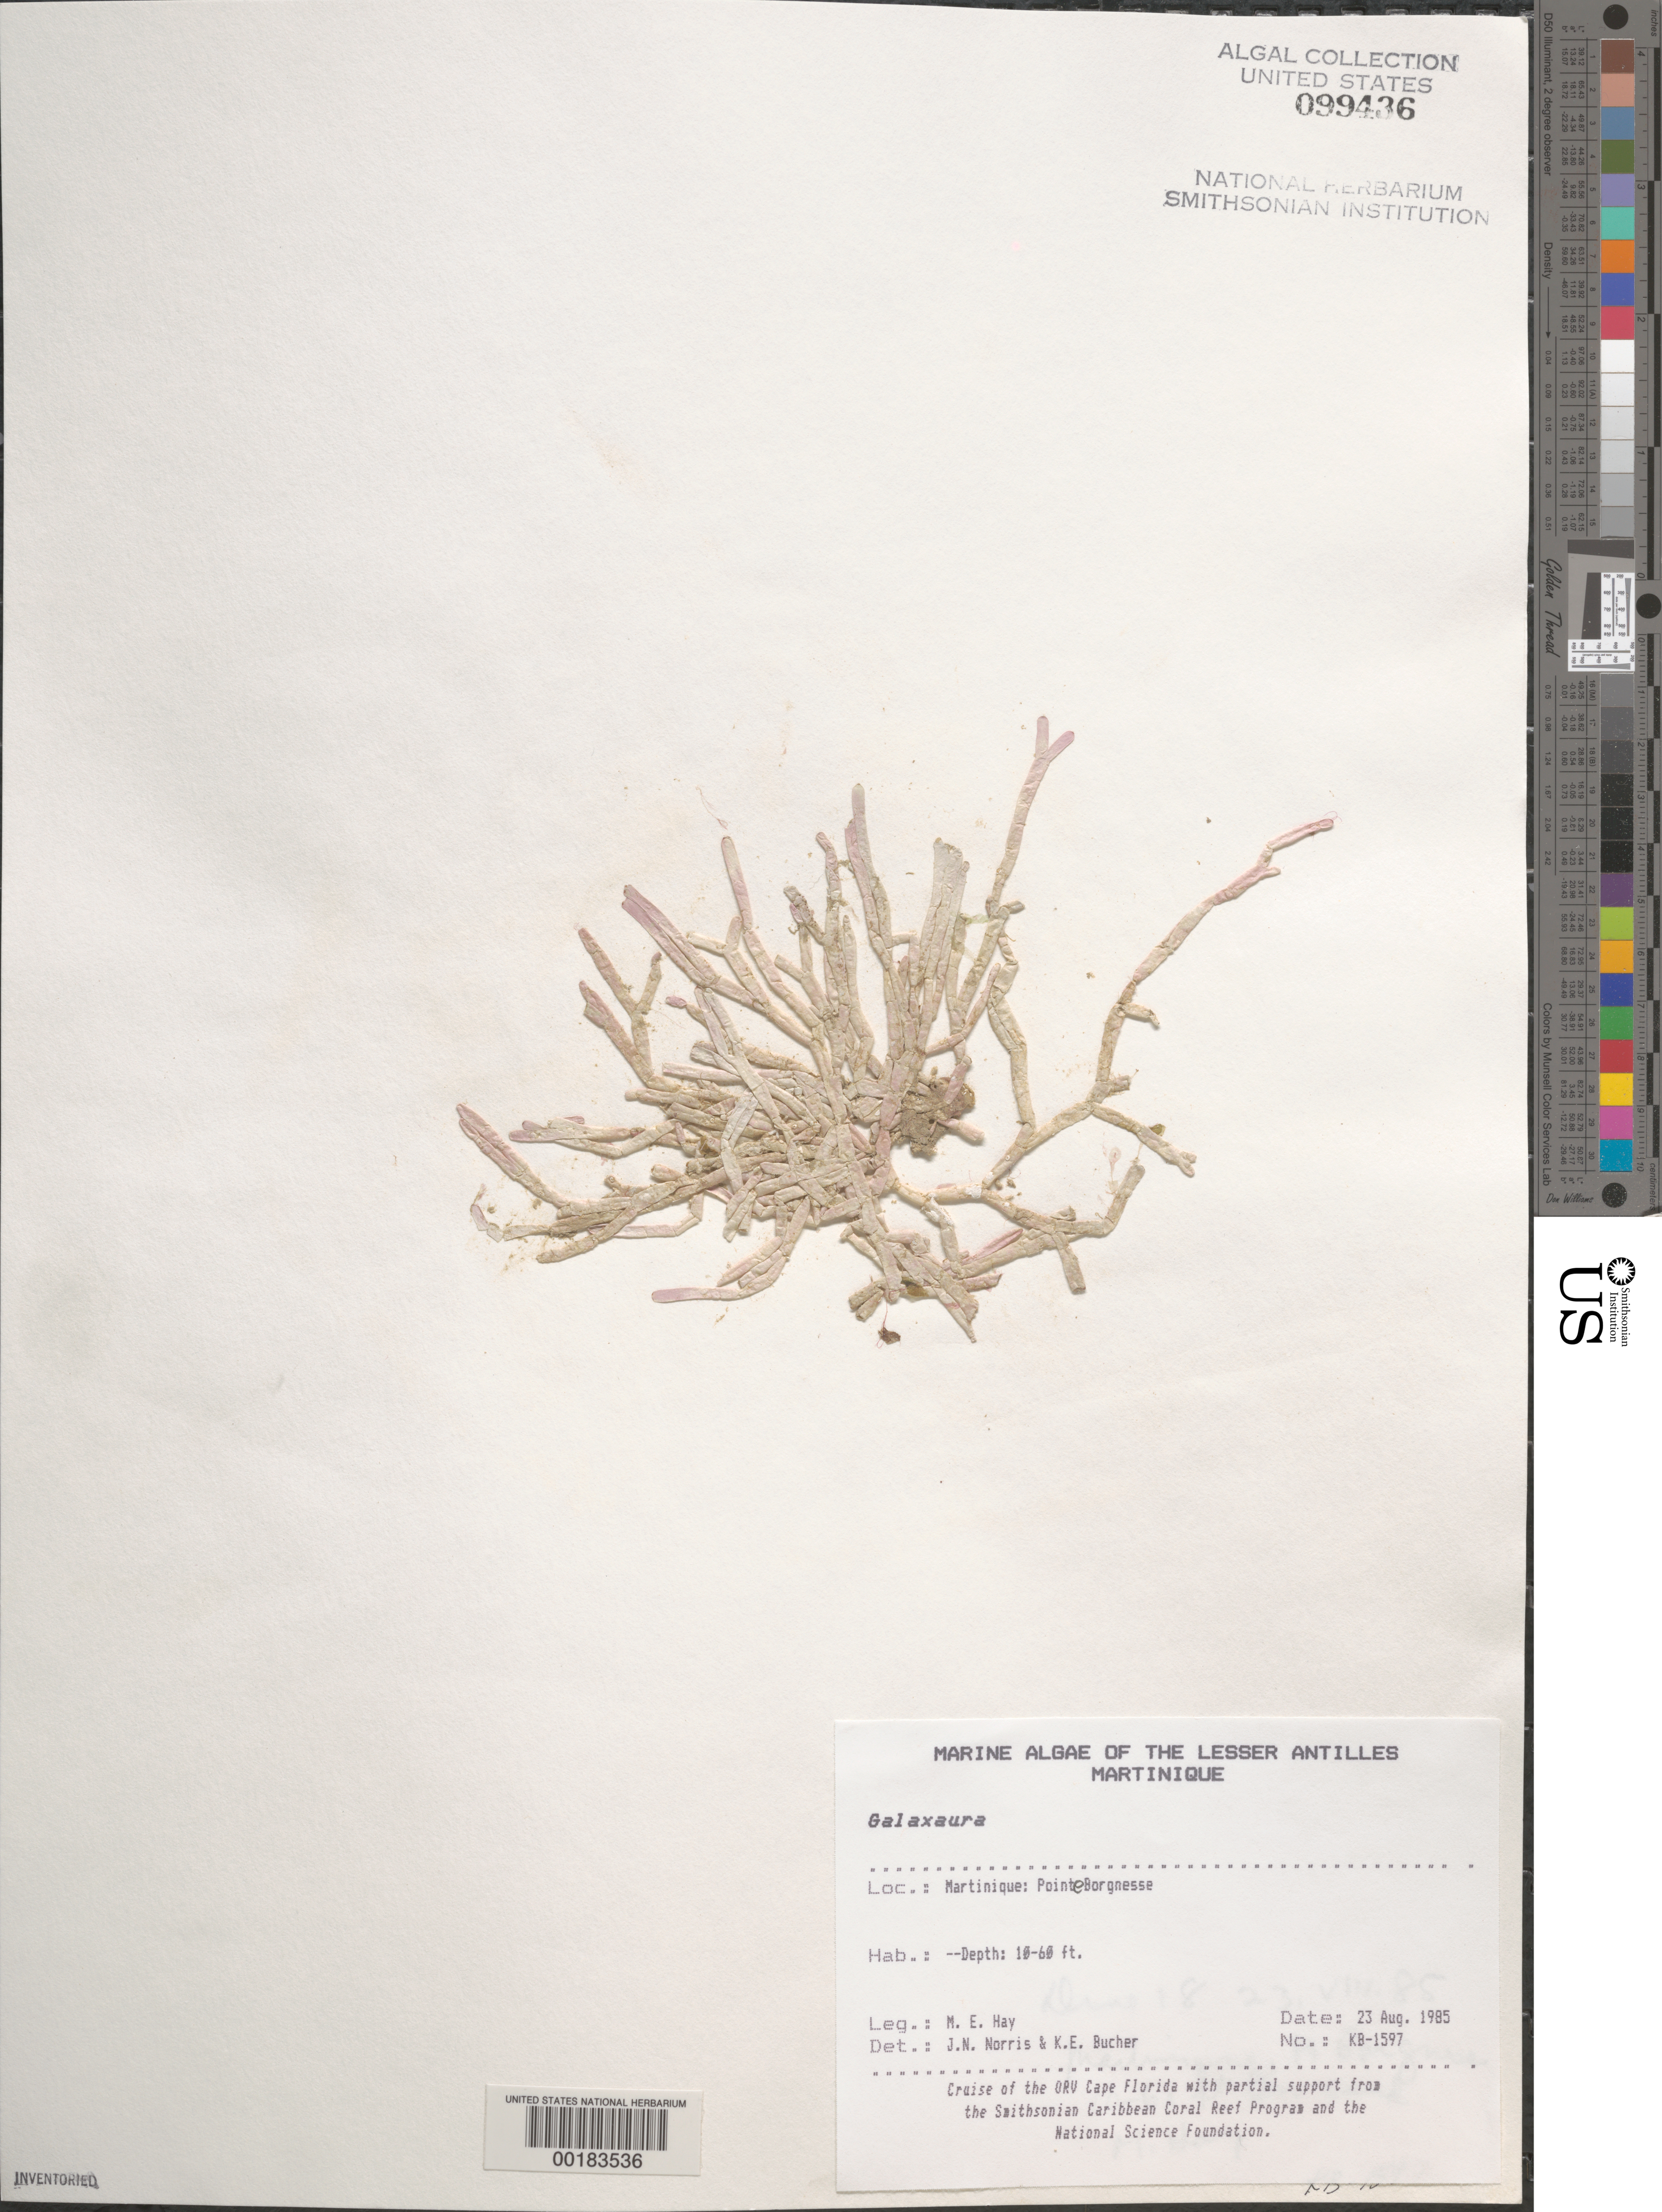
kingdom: Plantae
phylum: Rhodophyta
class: Florideophyceae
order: Nemaliales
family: Galaxauraceae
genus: Galaxaura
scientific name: Galaxaura sp.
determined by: Norris, J. N.; Bucher, K. E.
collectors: M. E. Hay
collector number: KB-1597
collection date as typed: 23 Aug 1985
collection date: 1985-08-23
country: Martinique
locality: Pointe Borgnesse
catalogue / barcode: US 99436